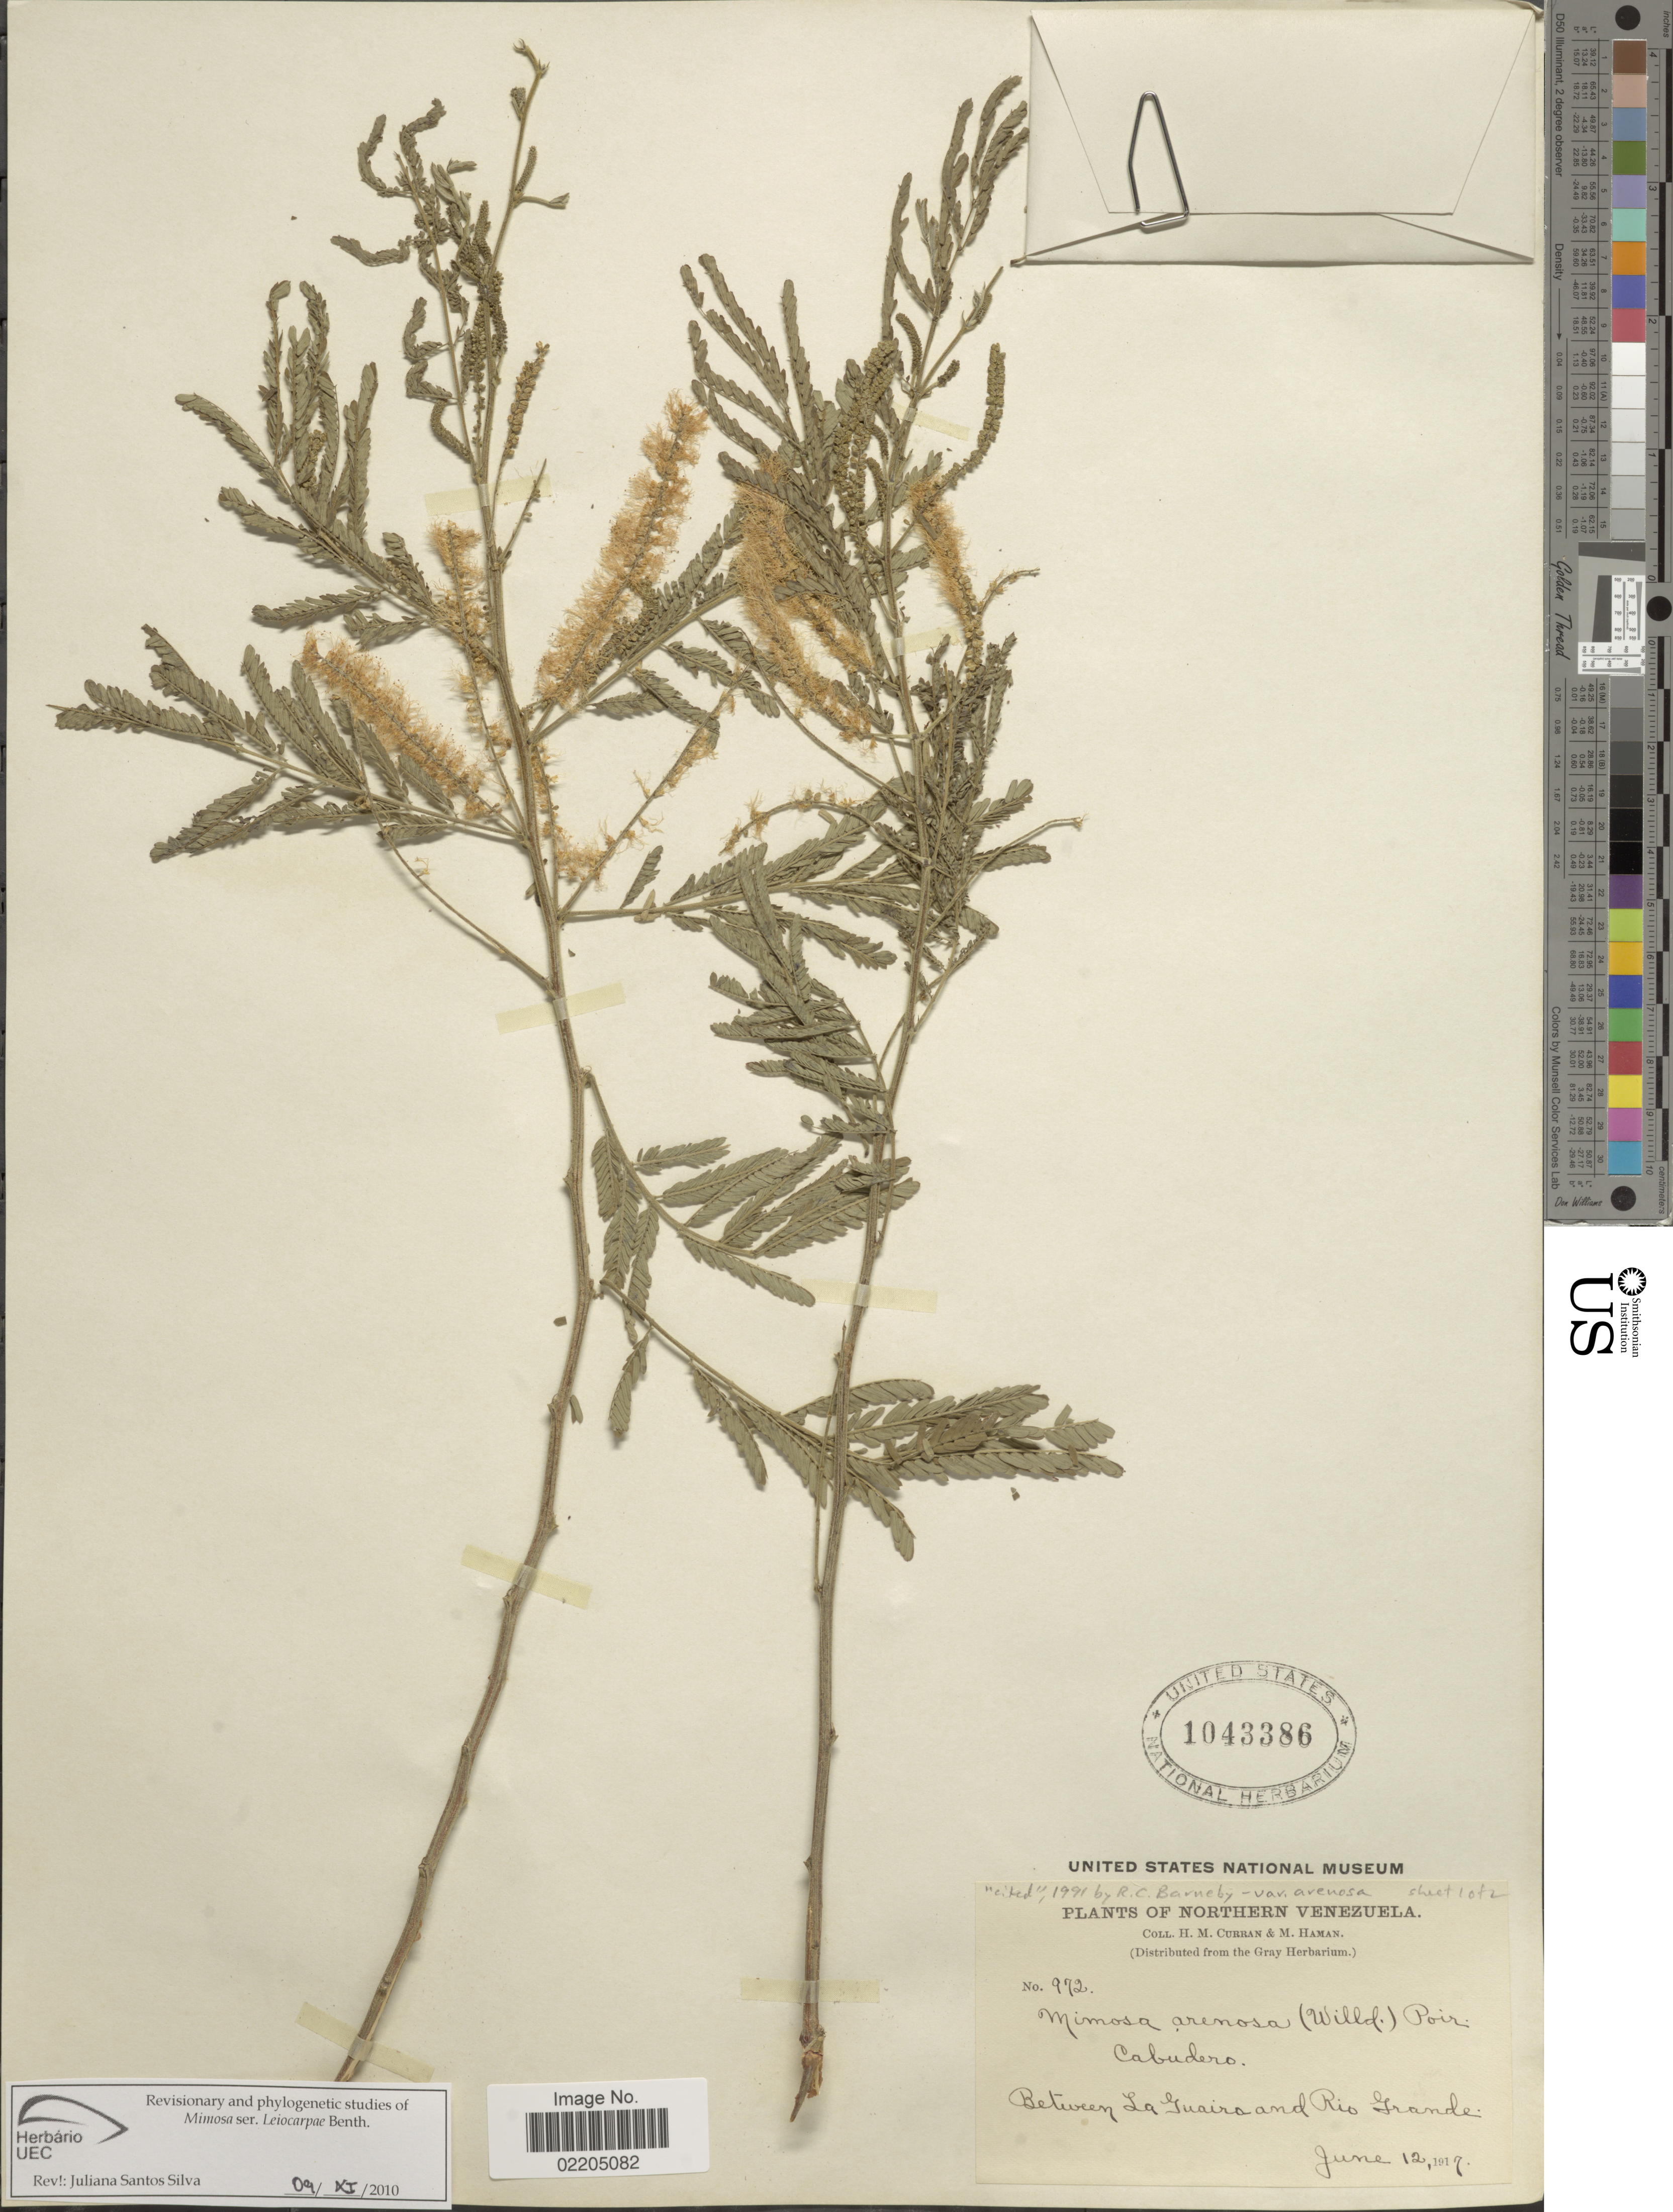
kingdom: Plantae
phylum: Tracheophyta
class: Magnoliopsida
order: Fabales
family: Fabaceae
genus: Mimosa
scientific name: Mimosa arenosa var. arenosa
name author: (Willd.) Poir.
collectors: H. M. Curran & M. Haman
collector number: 972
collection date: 1917-06-12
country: Venezuela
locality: Northern Venezuela, Between La Guaira and Rio Grande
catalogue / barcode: US 1043386